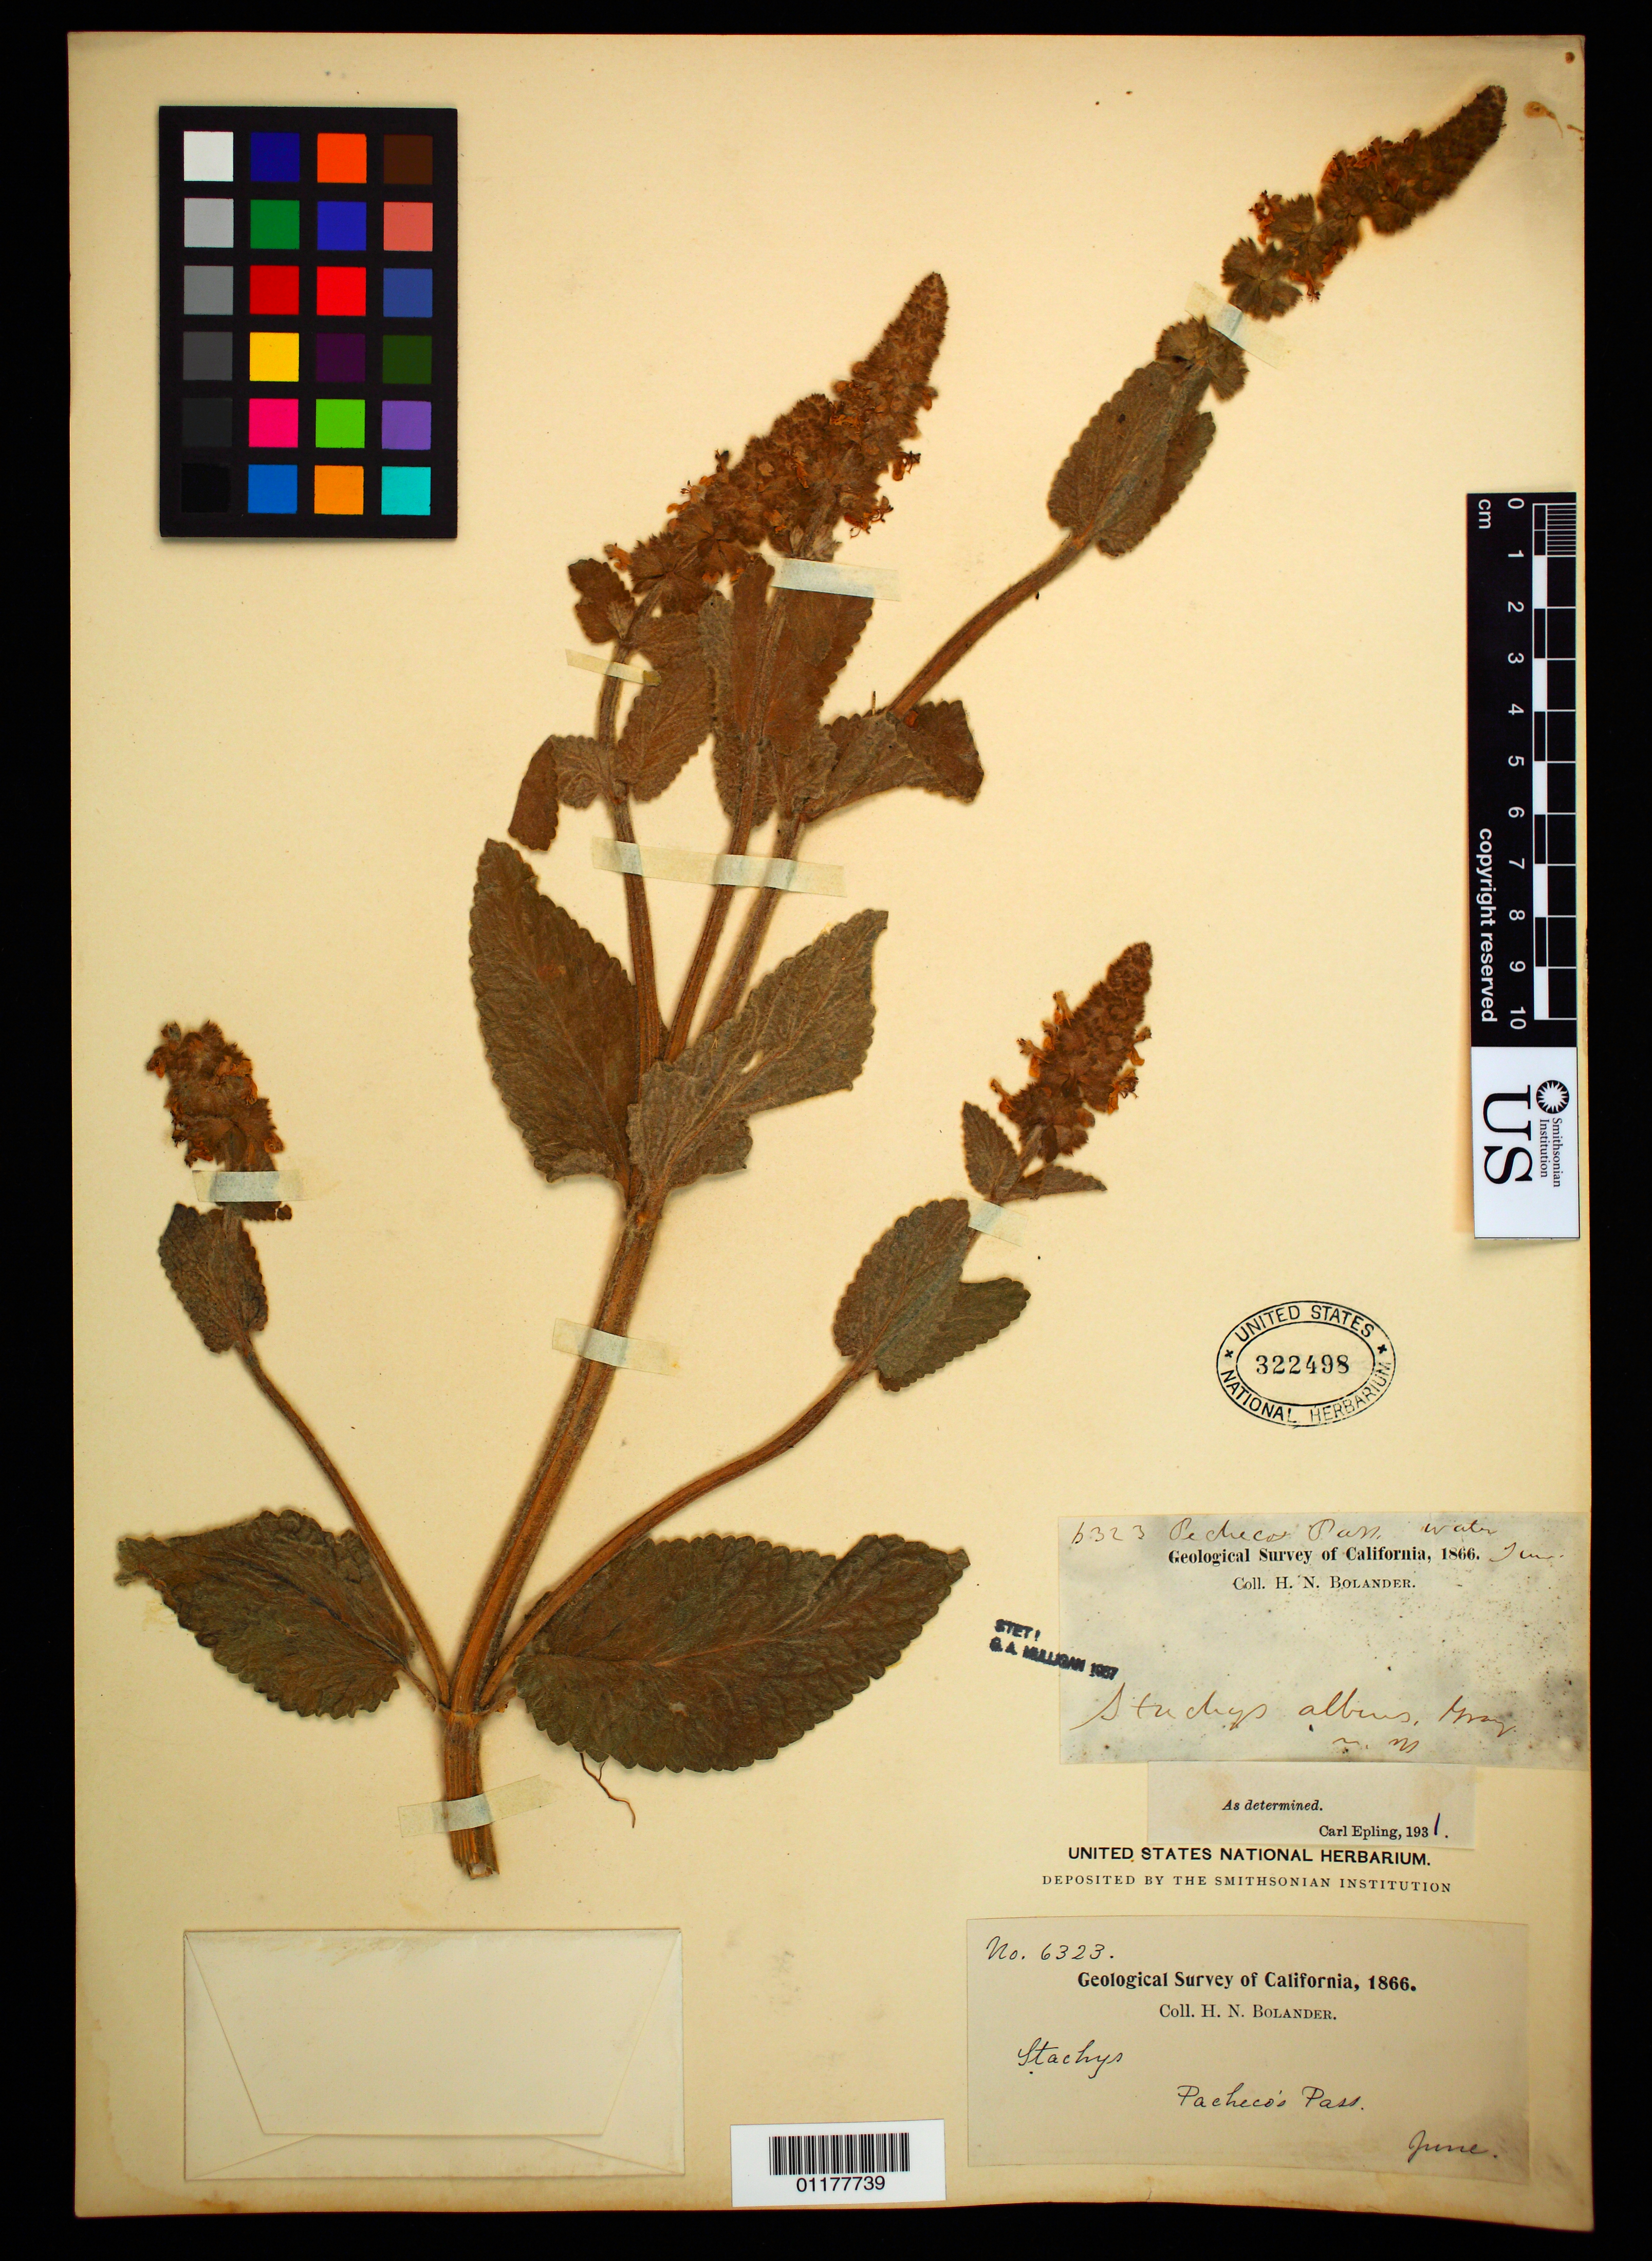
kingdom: Plantae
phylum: Tracheophyta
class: Magnoliopsida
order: Lamiales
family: Lamiaceae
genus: Stachys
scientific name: Stachys albens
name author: A. Gray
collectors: H. Bolander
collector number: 6323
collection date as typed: Jun 1866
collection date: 1866-06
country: United States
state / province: California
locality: Pacheco's Pass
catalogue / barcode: US 322498